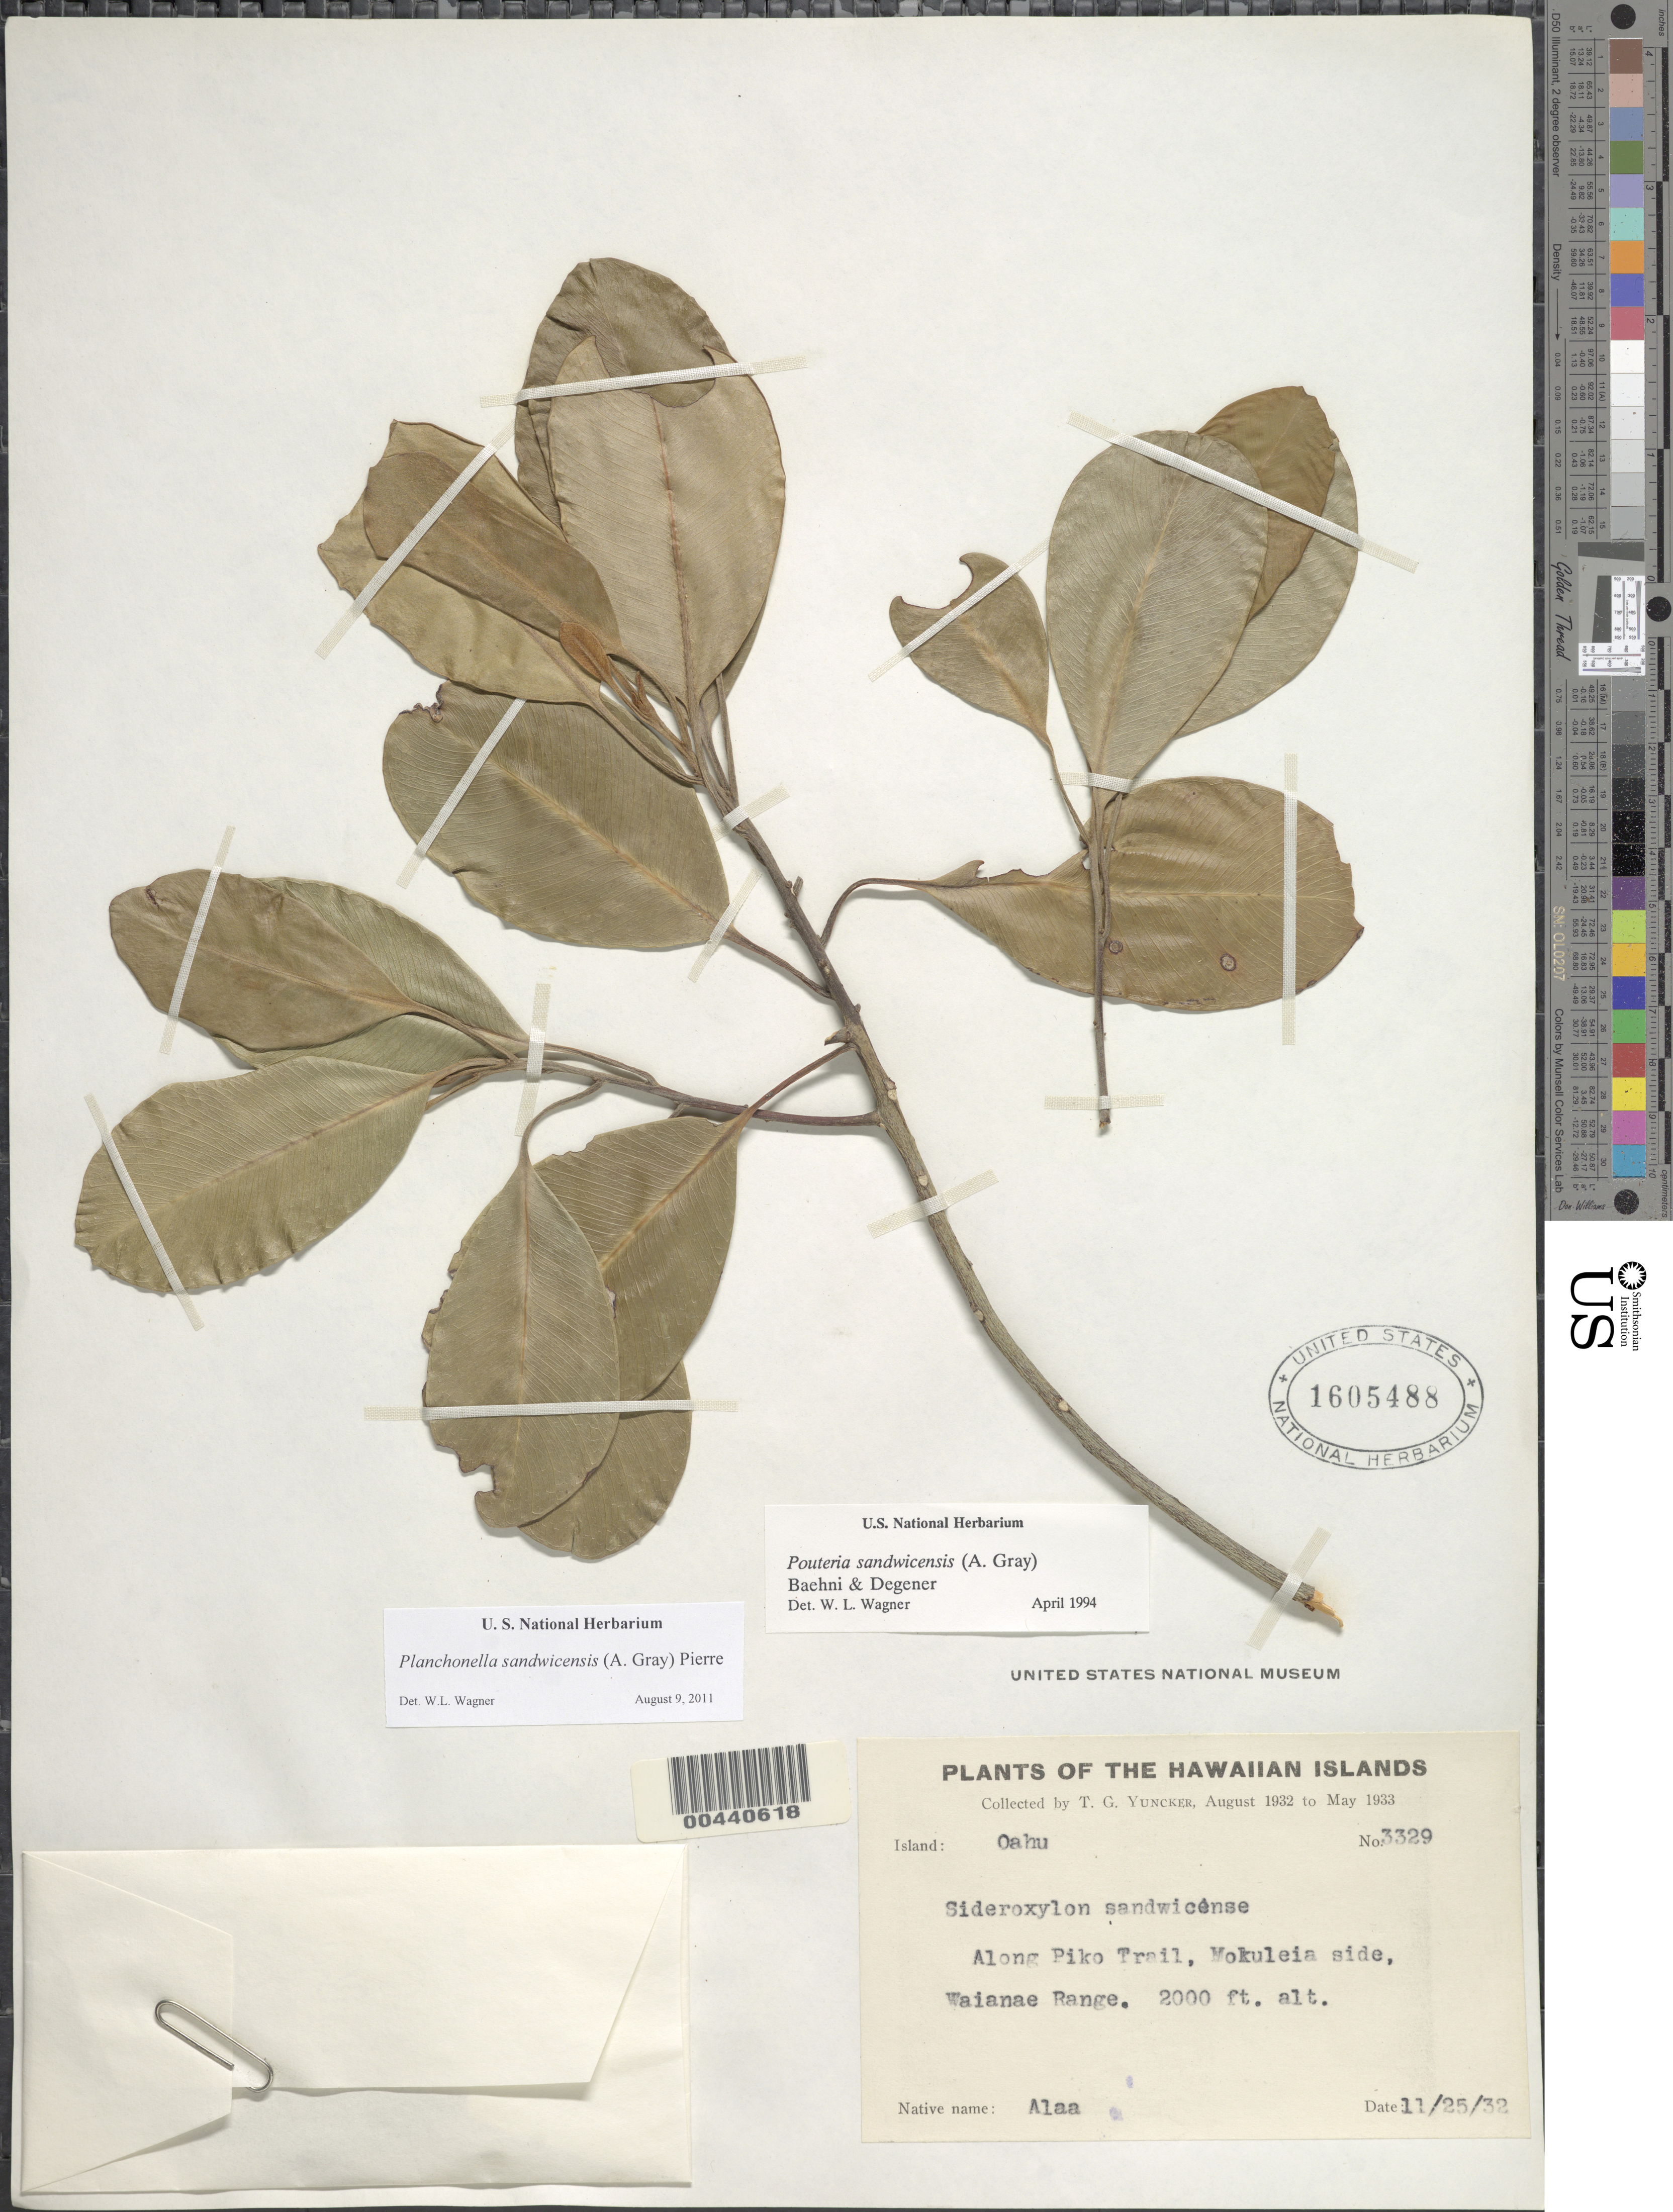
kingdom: Plantae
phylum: Tracheophyta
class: Magnoliopsida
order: Ericales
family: Sapotaceae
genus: Planchonella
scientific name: Planchonella sandwicensis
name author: (A. Gray) Pierre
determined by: Wagner, W. L., (BOT), Smithsonian Institution - National Museum of Natural History (UNITED STATES)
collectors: T. G. Yuncker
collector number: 3329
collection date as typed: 25 Nov 1932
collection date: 1932-11-25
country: United States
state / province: Hawaii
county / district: Honolulu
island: Oahu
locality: Along Piko Trail, Mokuleia side, Waianae Range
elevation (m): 610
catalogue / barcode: US 1605488